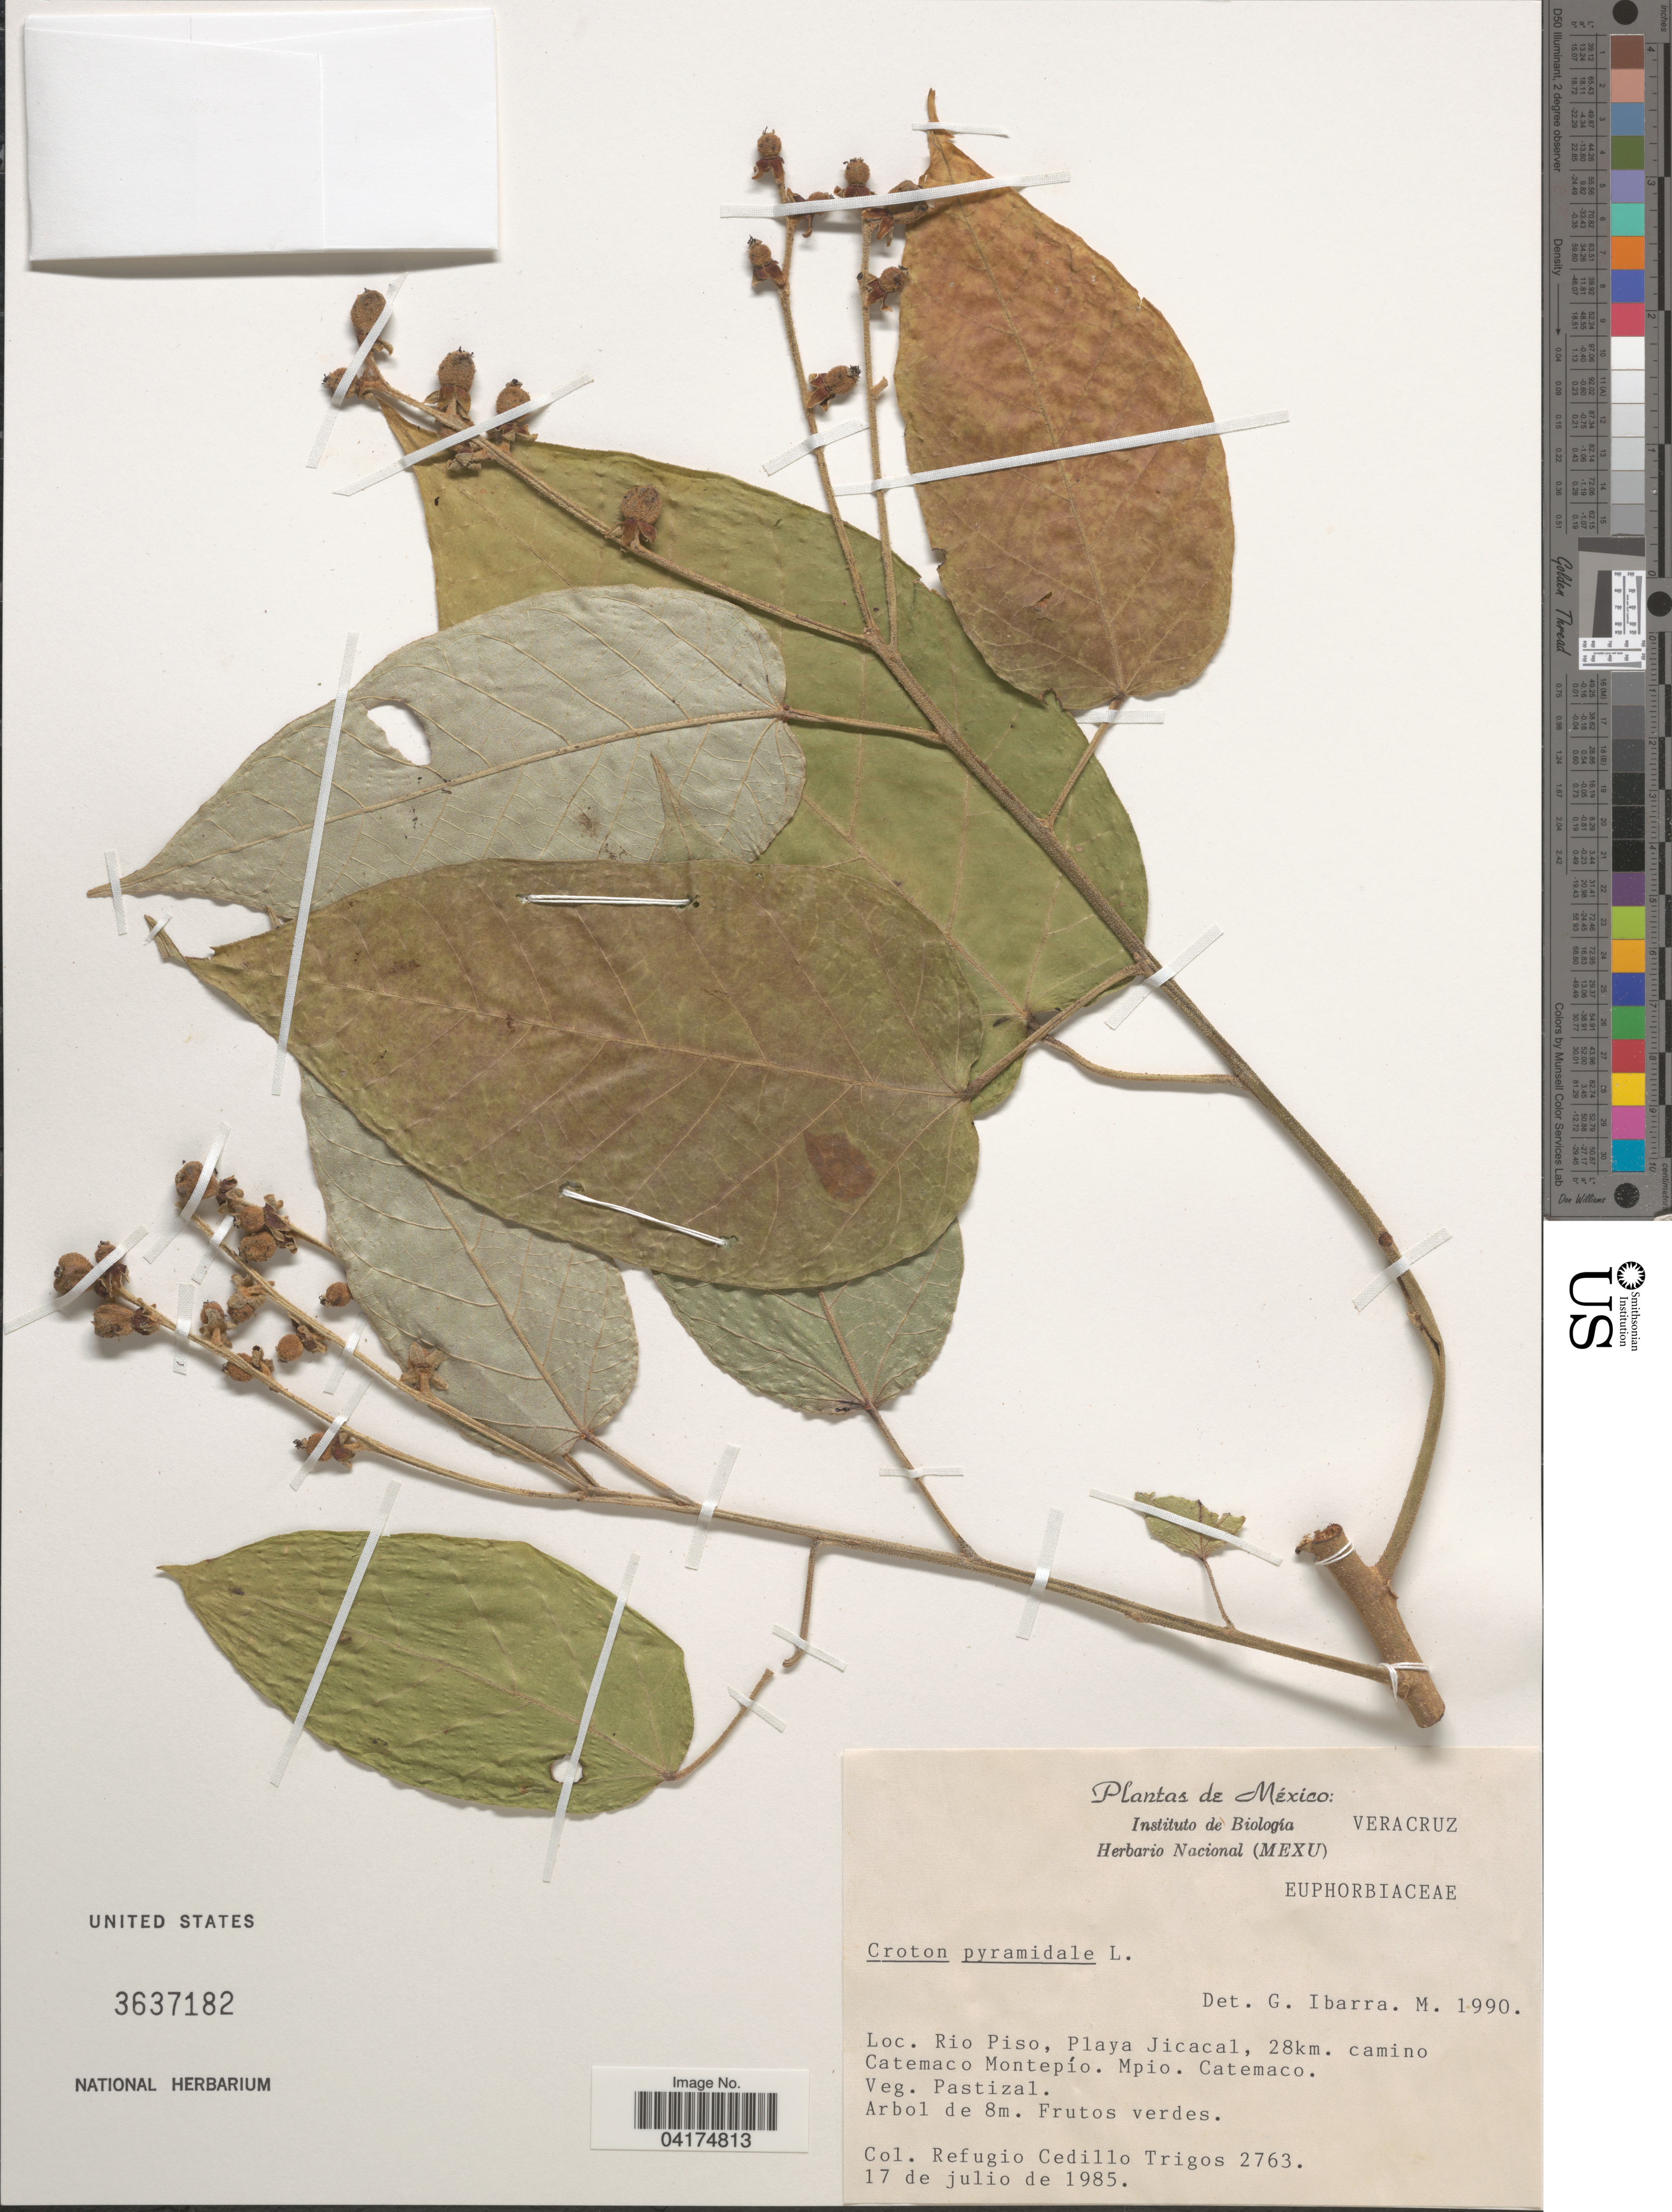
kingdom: Plantae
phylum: Tracheophyta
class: Magnoliopsida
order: Malpighiales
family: Euphorbiaceae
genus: Croton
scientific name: Croton pyramidalis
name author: Donn. Sm.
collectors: R. CedilloT.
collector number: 2763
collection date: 1985-07-17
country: Mexico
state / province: Veracruz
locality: Veracruz. Rio Piso, Playa Jicacal, 28km. camino Catemaco Montepío. Mpio. Catemaco. Veg. Pastizal.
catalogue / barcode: US 3637182